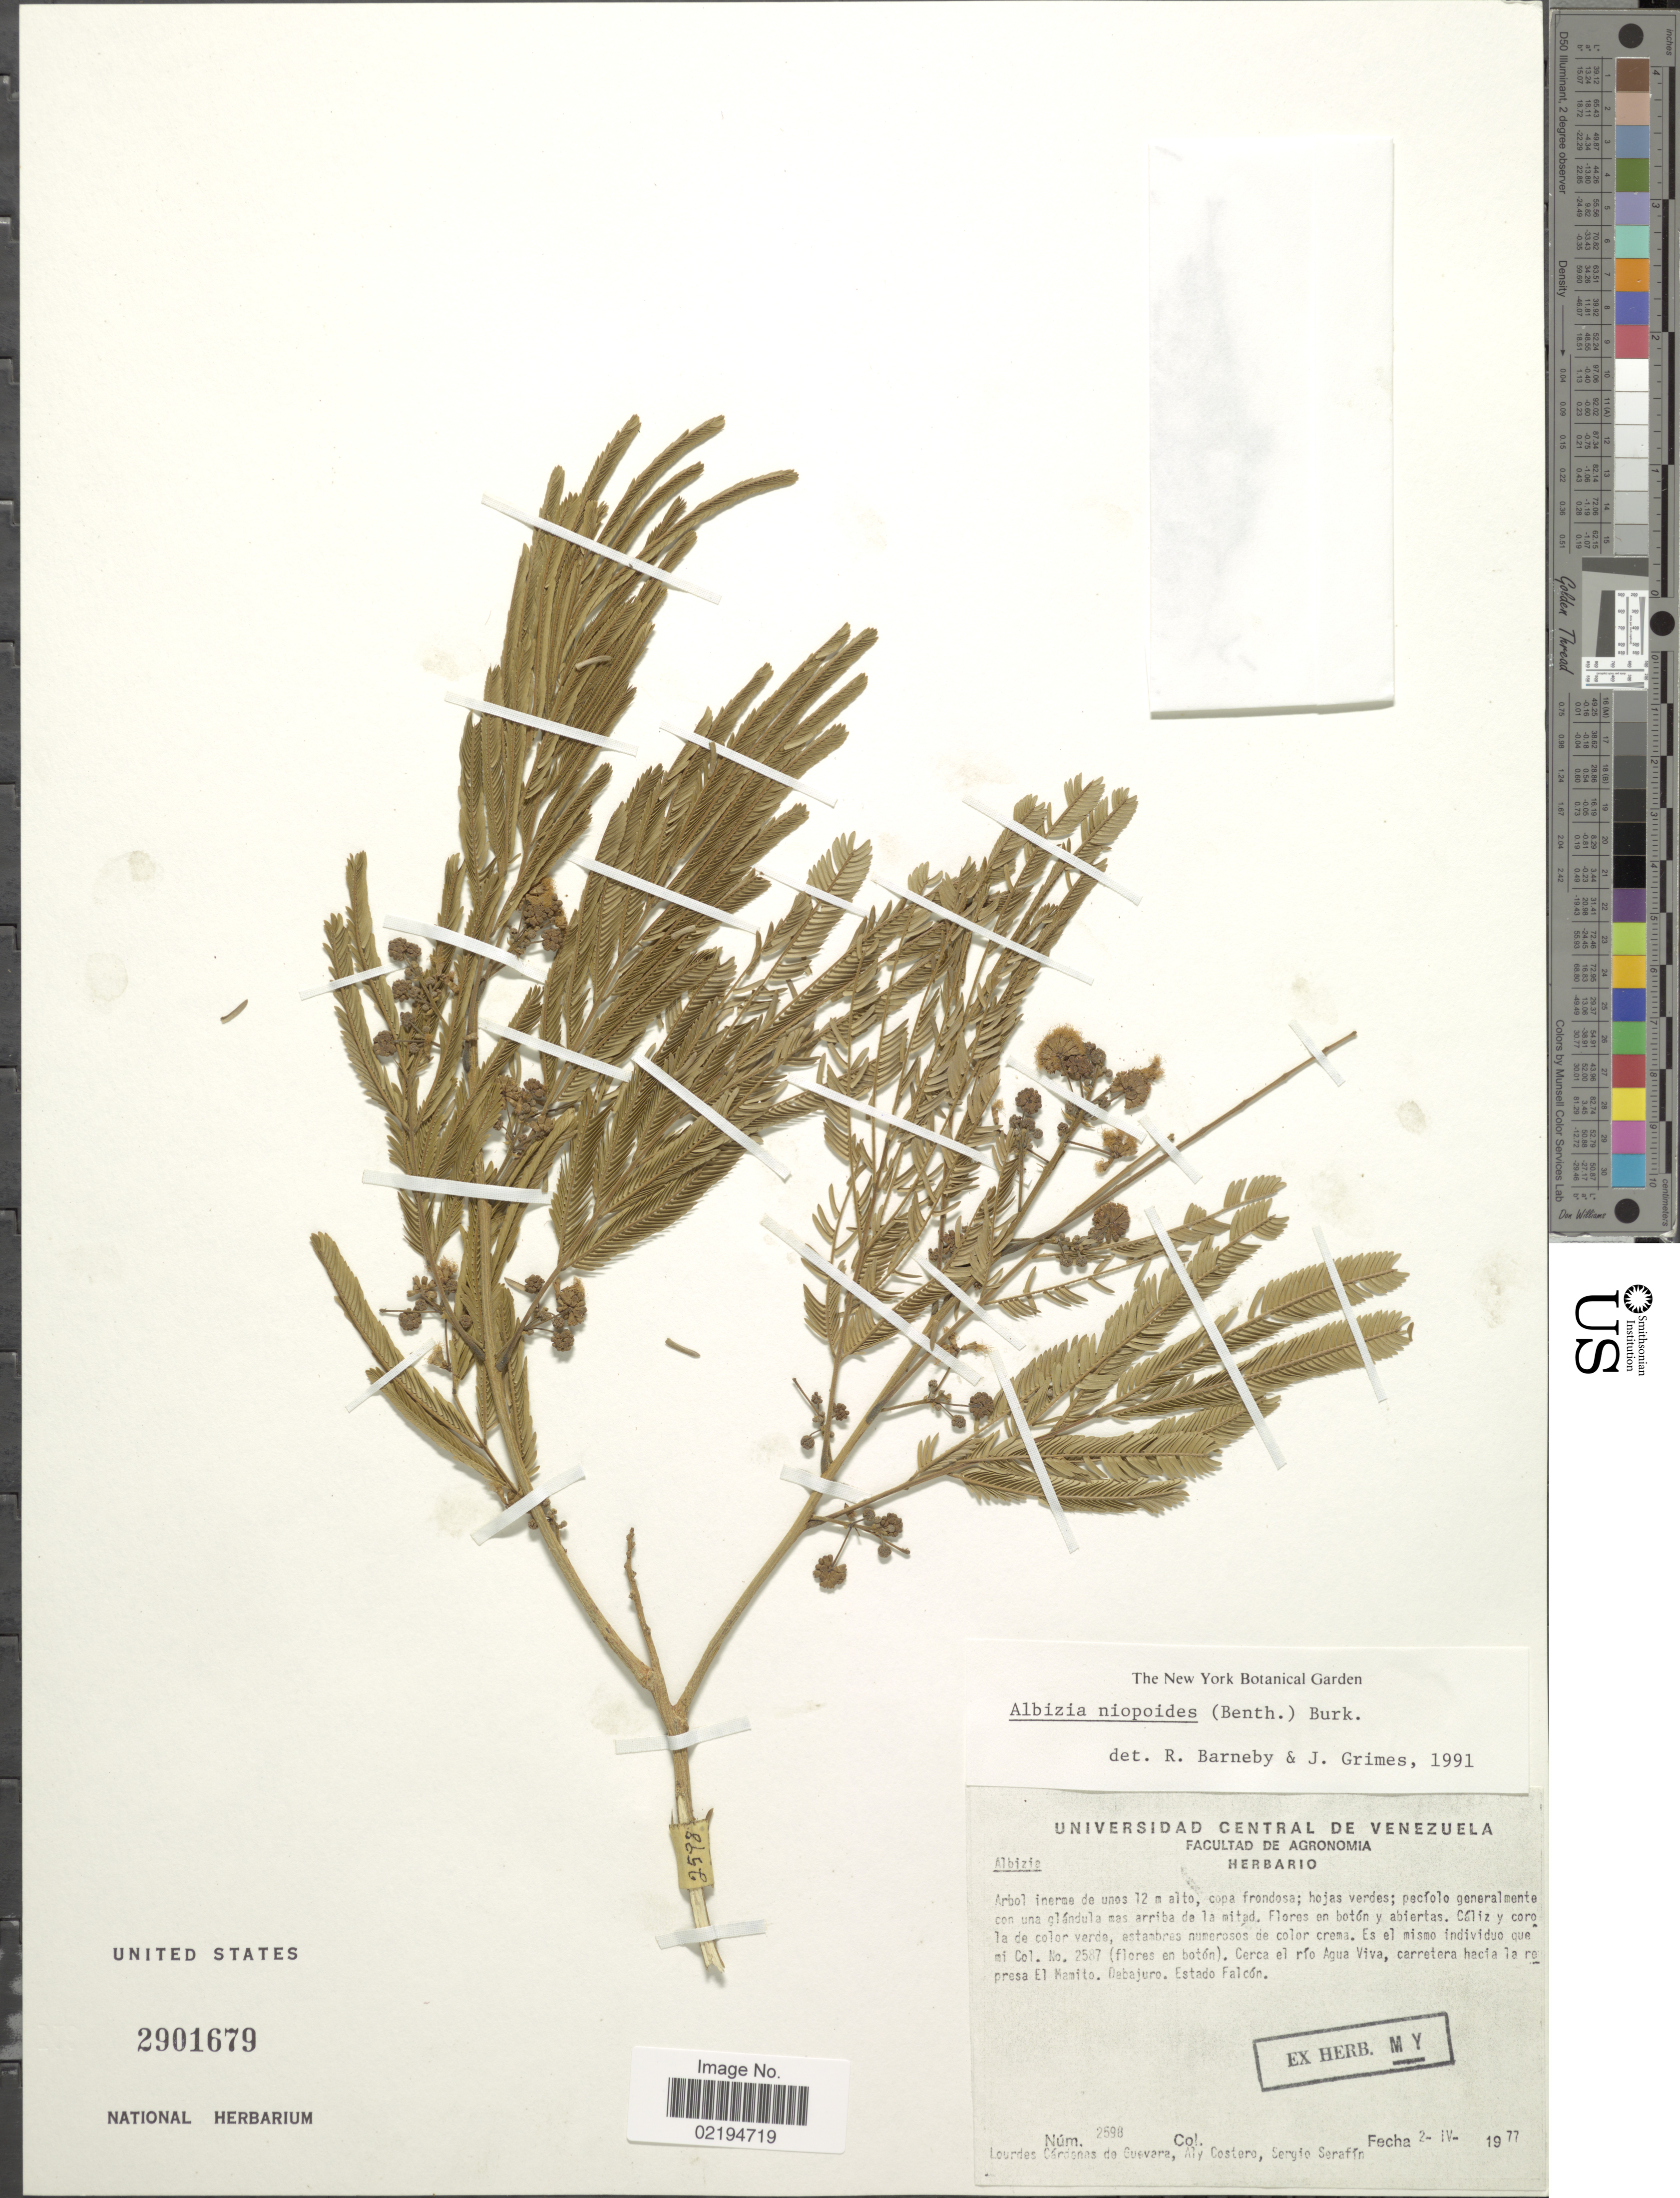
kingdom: Plantae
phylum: Tracheophyta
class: Magnoliopsida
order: Fabales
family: Fabaceae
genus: Pseudalbizzia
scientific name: Pseudalbizzia niopoides var. niopoides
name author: (Spruce ex Benth.) Koenen & Duno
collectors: L. De Guevara, A. Costero & S. Serafin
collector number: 2598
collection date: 1977-04-02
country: Venezuela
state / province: Falcón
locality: Cerca el rio Agua Viva, carretera hacia a lo represa El Mamito, Dabajuro.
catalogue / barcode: US 2901679